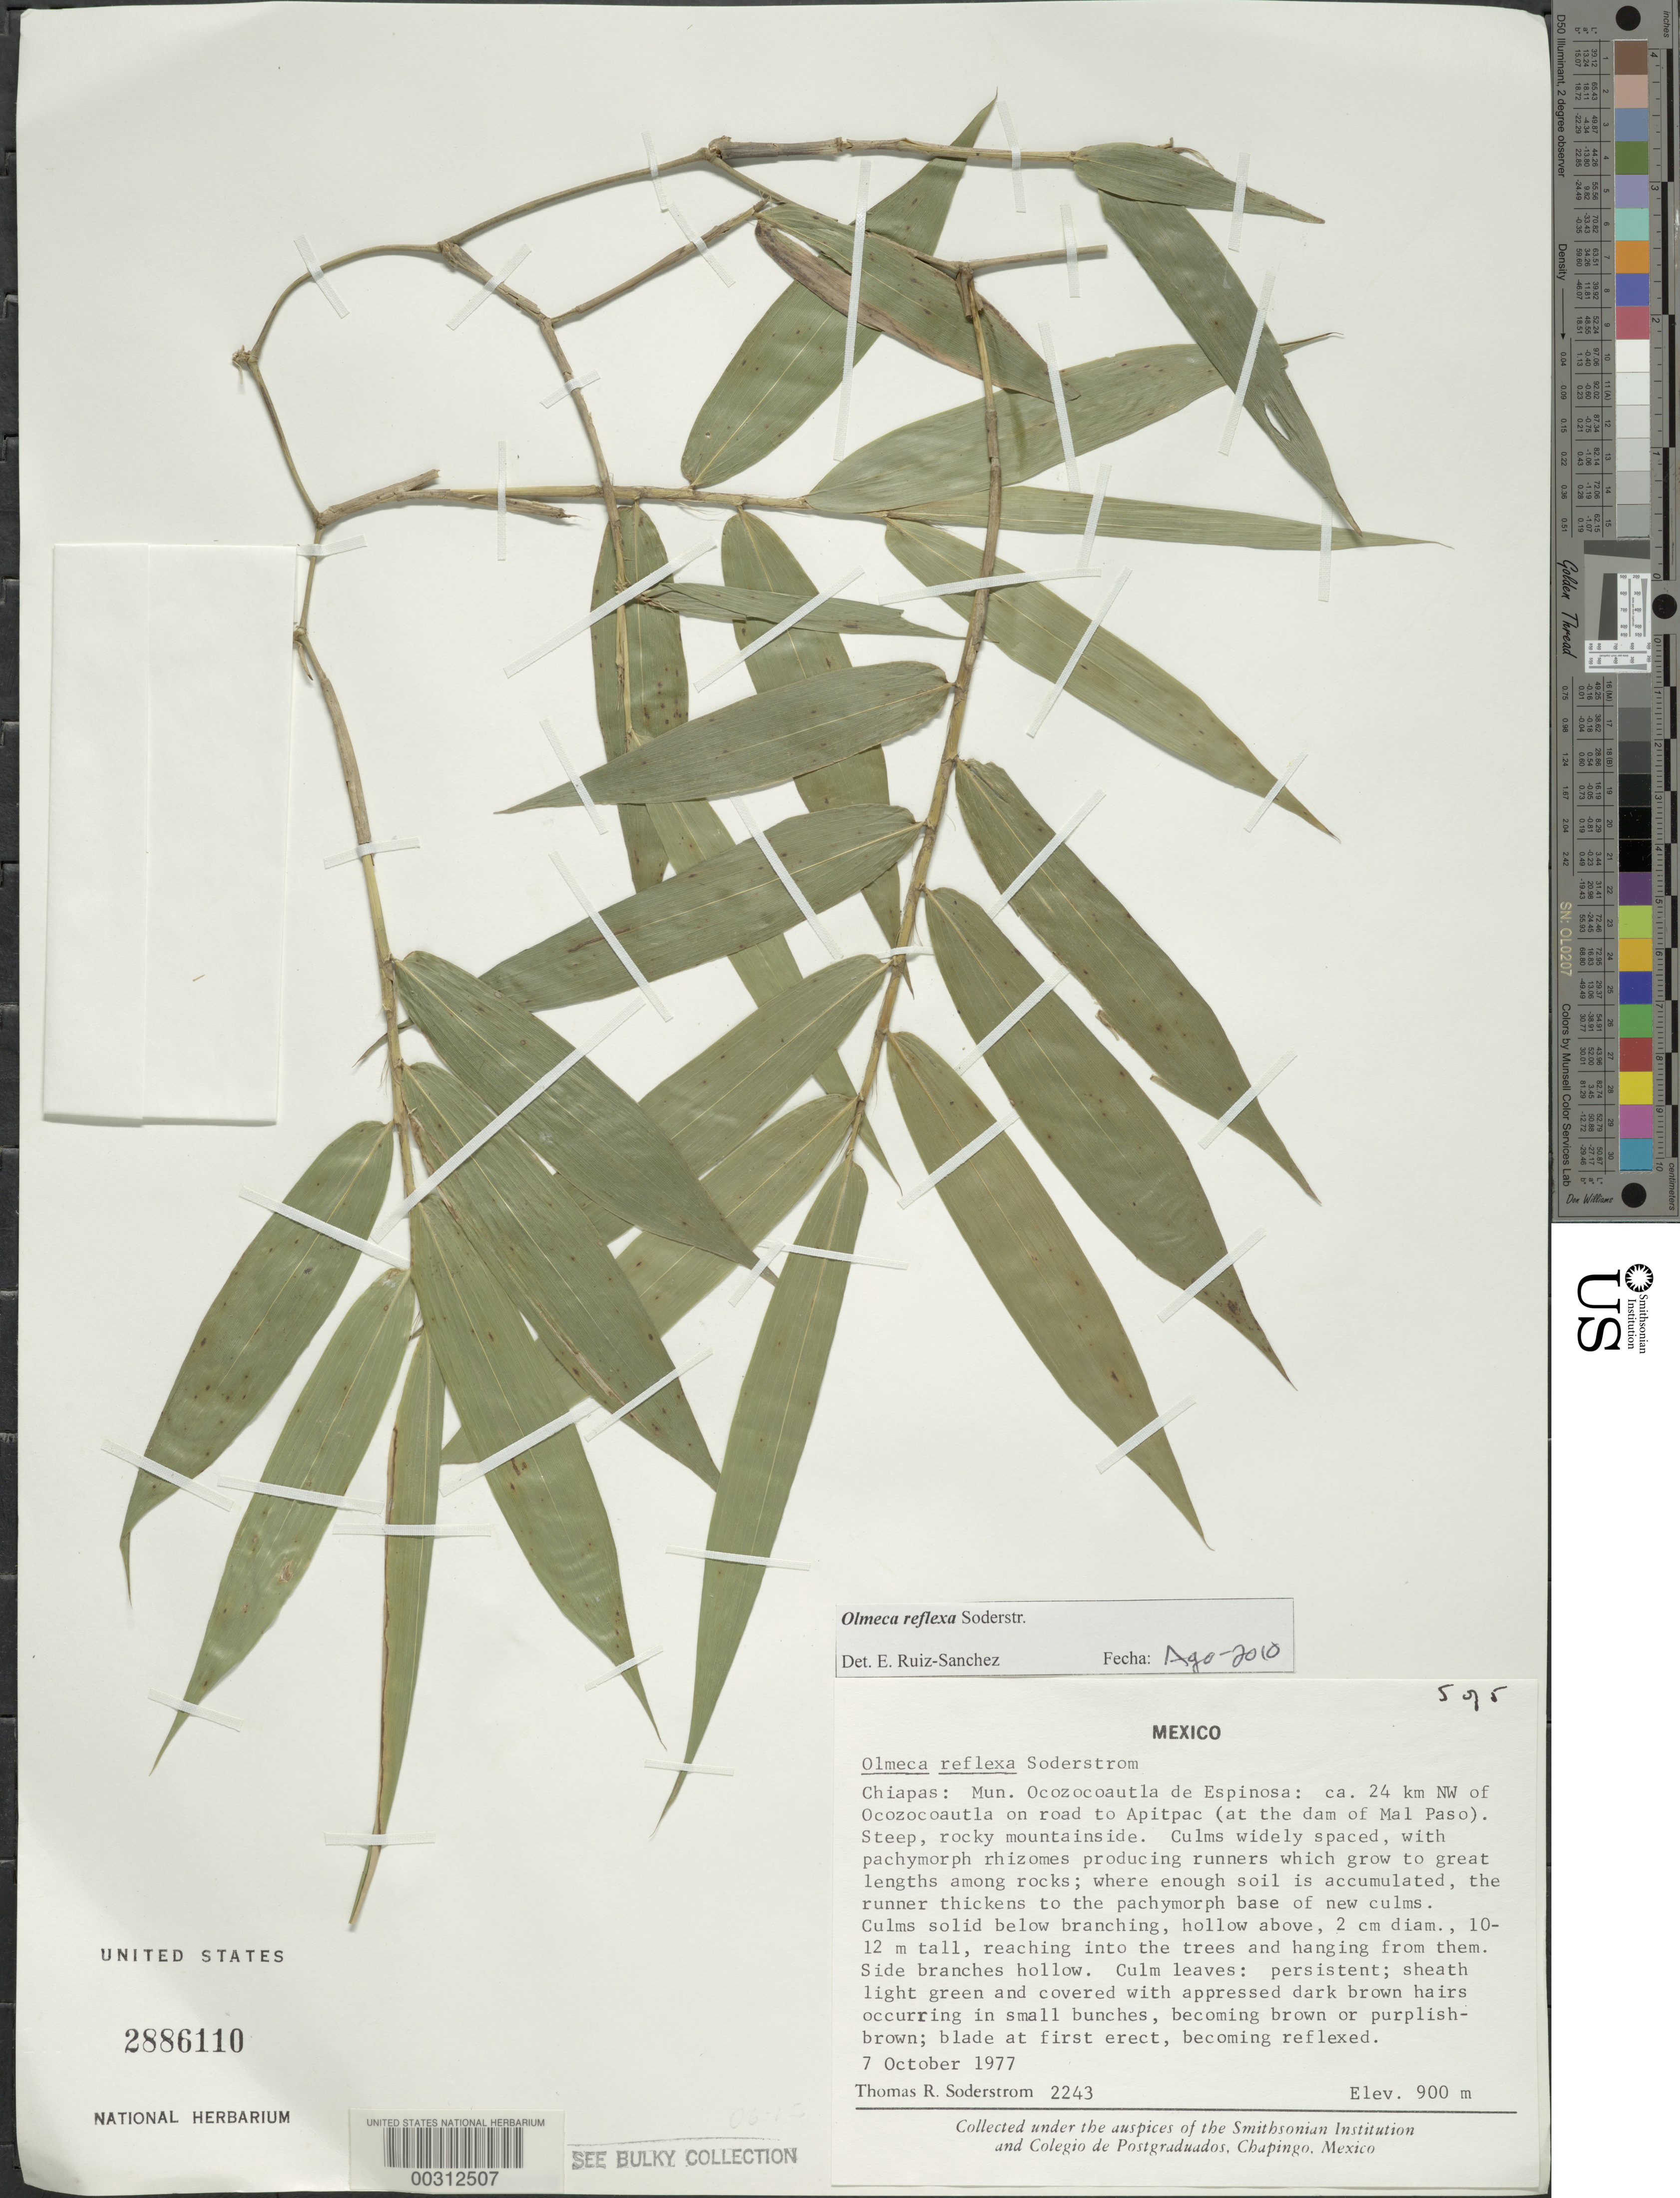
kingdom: Plantae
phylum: Tracheophyta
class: Liliopsida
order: Poales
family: Poaceae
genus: Olmeca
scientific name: Olmeca reflexa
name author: Soderstr.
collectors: T. R. Soderstrom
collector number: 2243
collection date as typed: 07 Oct 1977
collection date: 1977-10-07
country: Mexico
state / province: Chiapas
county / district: Ocozocoautla de Espinosa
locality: Mal Paso dam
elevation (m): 900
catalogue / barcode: US 2886110